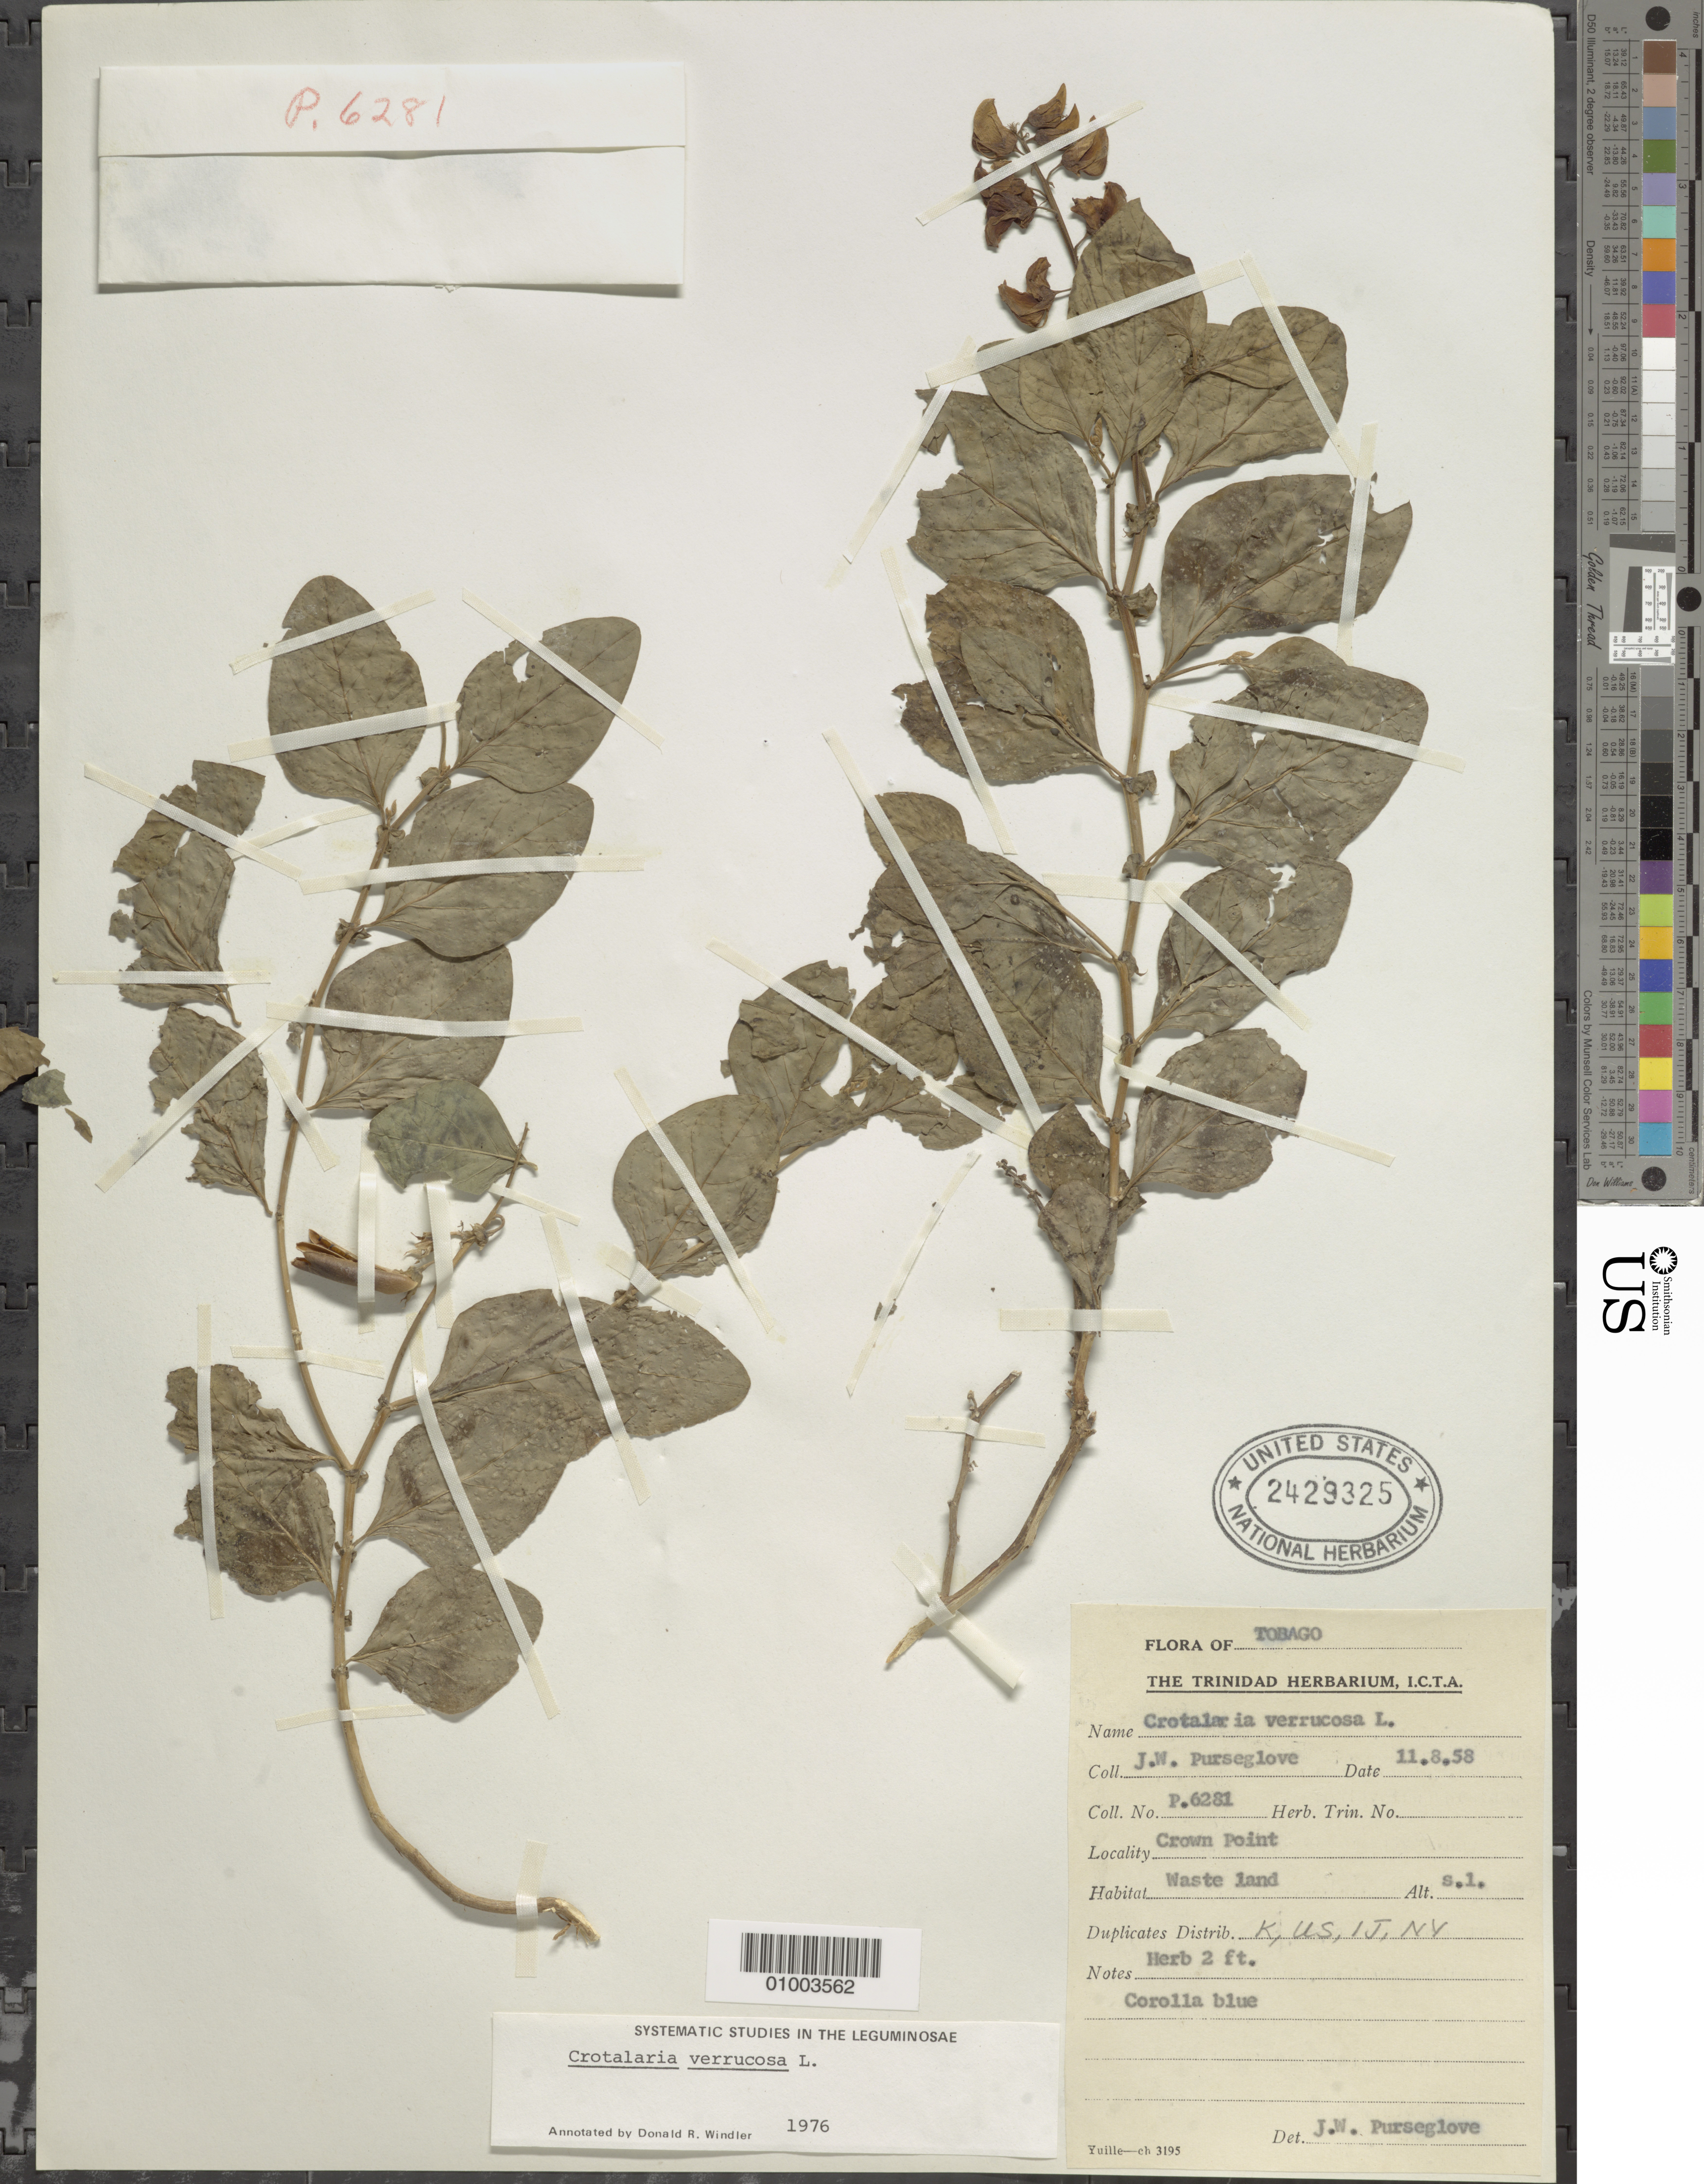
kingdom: Plantae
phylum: Tracheophyta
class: Magnoliopsida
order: Fabales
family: Fabaceae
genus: Crotalaria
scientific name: Crotalaria verrucosa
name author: L.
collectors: J. Purseglove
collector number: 6281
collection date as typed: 11 Aug 1958 or 08 Nov 1958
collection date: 1958-08-11 or 1958-11-08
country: Trinidad and Tobago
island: Tobago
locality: Crown Point. Waste land. Herb 2 ft. Corolla Blue.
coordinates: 0 N, 0 E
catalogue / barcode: US 2429325